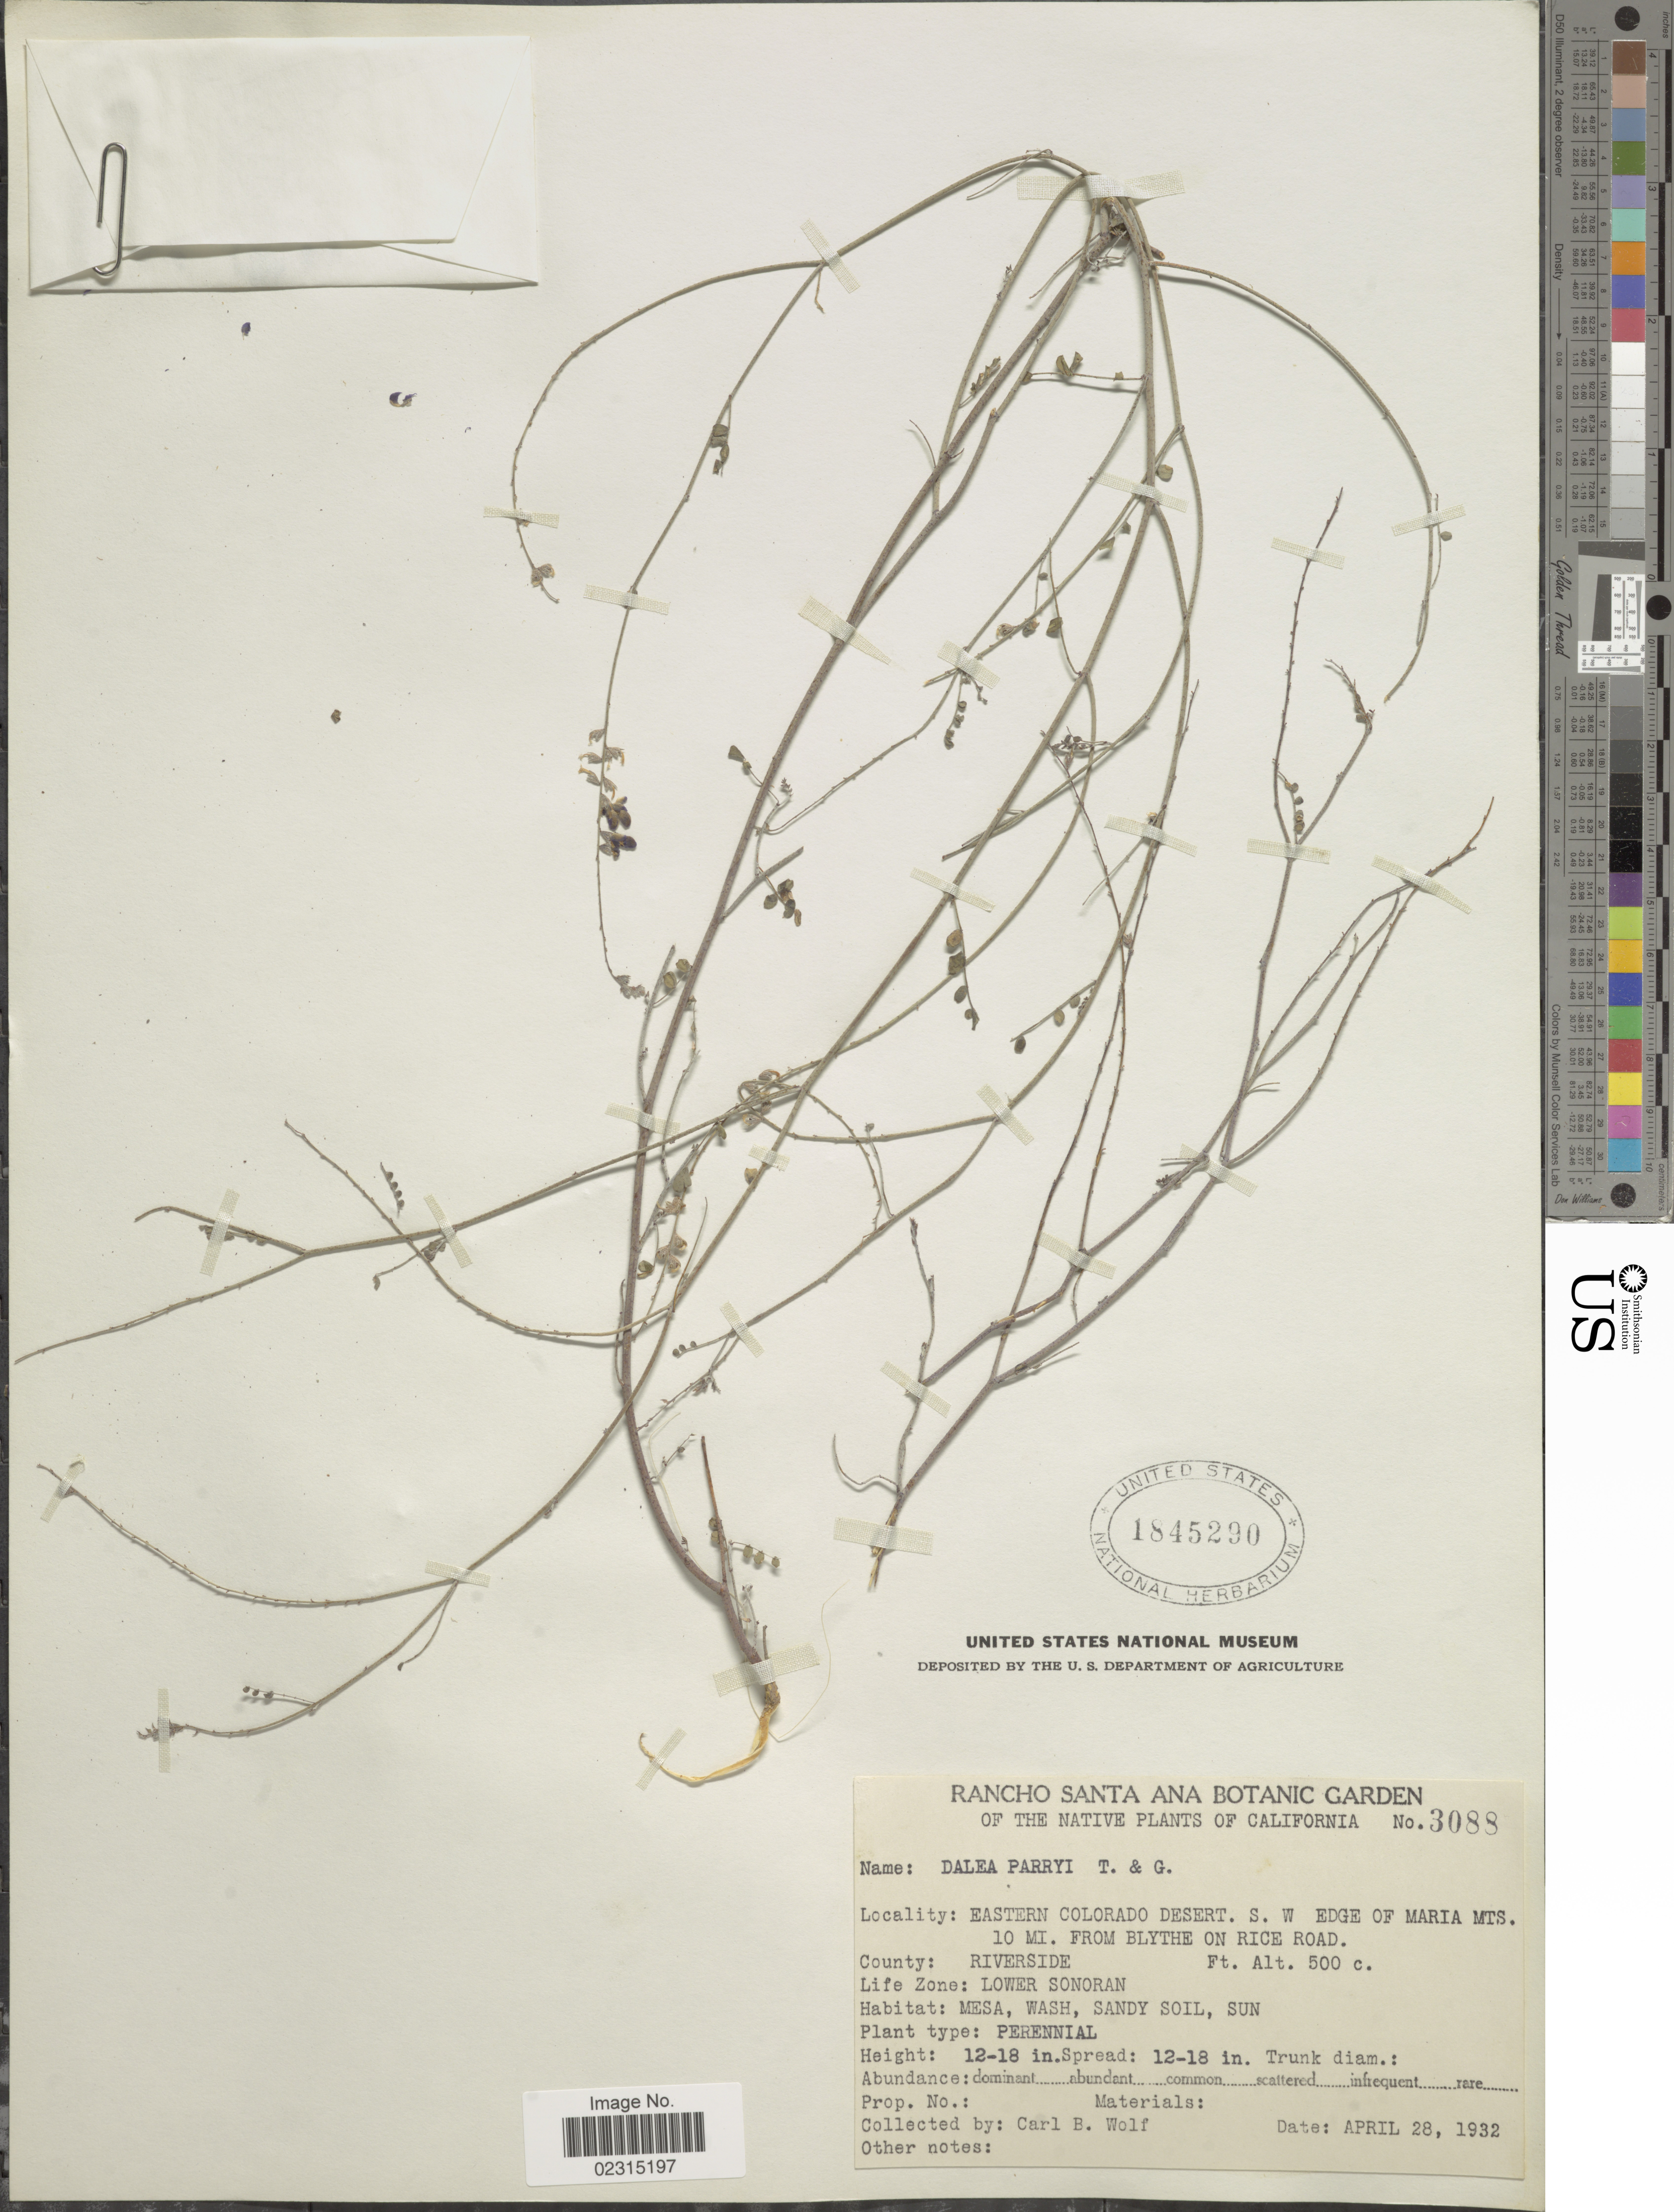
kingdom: Plantae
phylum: Tracheophyta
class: Magnoliopsida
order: Fabales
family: Fabaceae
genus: Marina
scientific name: Marina parryi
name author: (Torr. & A. Gray) Barneby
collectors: C. B. Wolf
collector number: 3088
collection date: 1932-04-28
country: United States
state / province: California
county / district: Riverside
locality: The Native of California, Eatsern Colorado Desert, S.W. Edge of Maria Mts. 10 Mi from Blythe on Rice Road, Riverside, Life Zone: Lower Sonoran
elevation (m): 152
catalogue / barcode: US 1845290